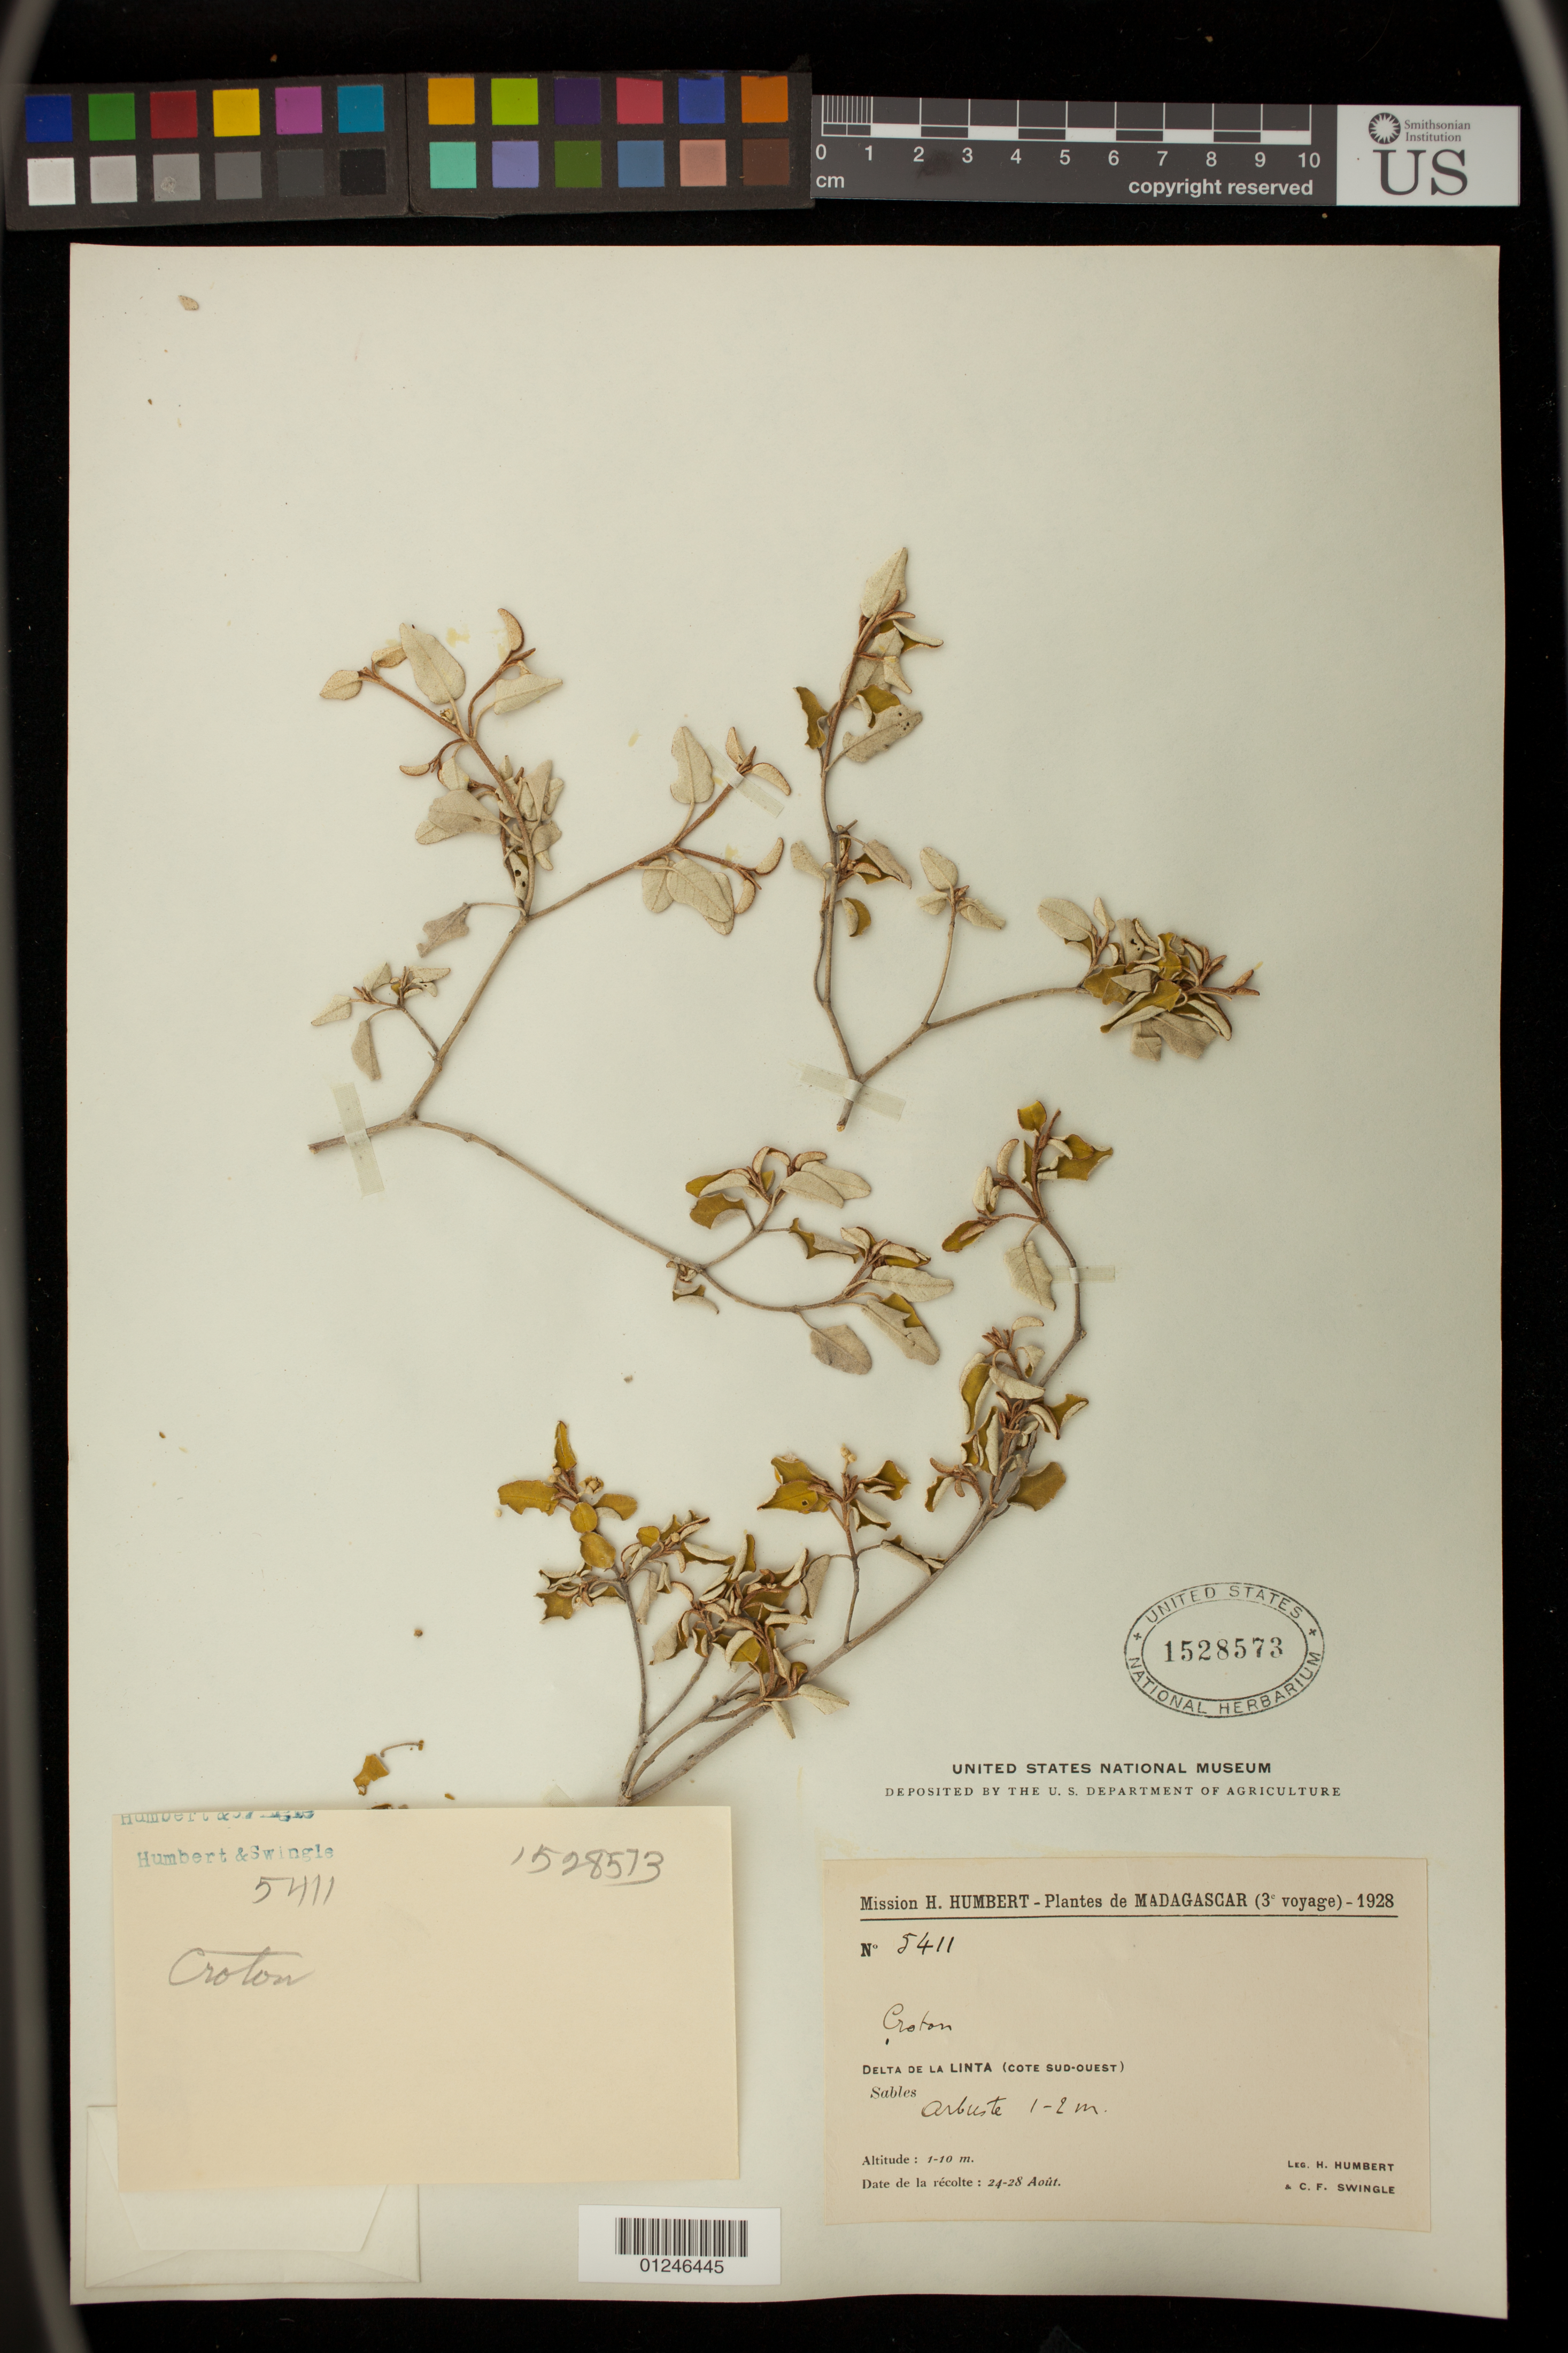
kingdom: Plantae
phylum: Tracheophyta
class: Magnoliopsida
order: Malpighiales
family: Euphorbiaceae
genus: Croton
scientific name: Croton sp.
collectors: H. Humbert & C. Swingle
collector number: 5411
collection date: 1928-08-24/1928-08-28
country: Madagascar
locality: Delta de la Linta (Cote Sud-Ouest).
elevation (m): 1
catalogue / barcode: US 1528573